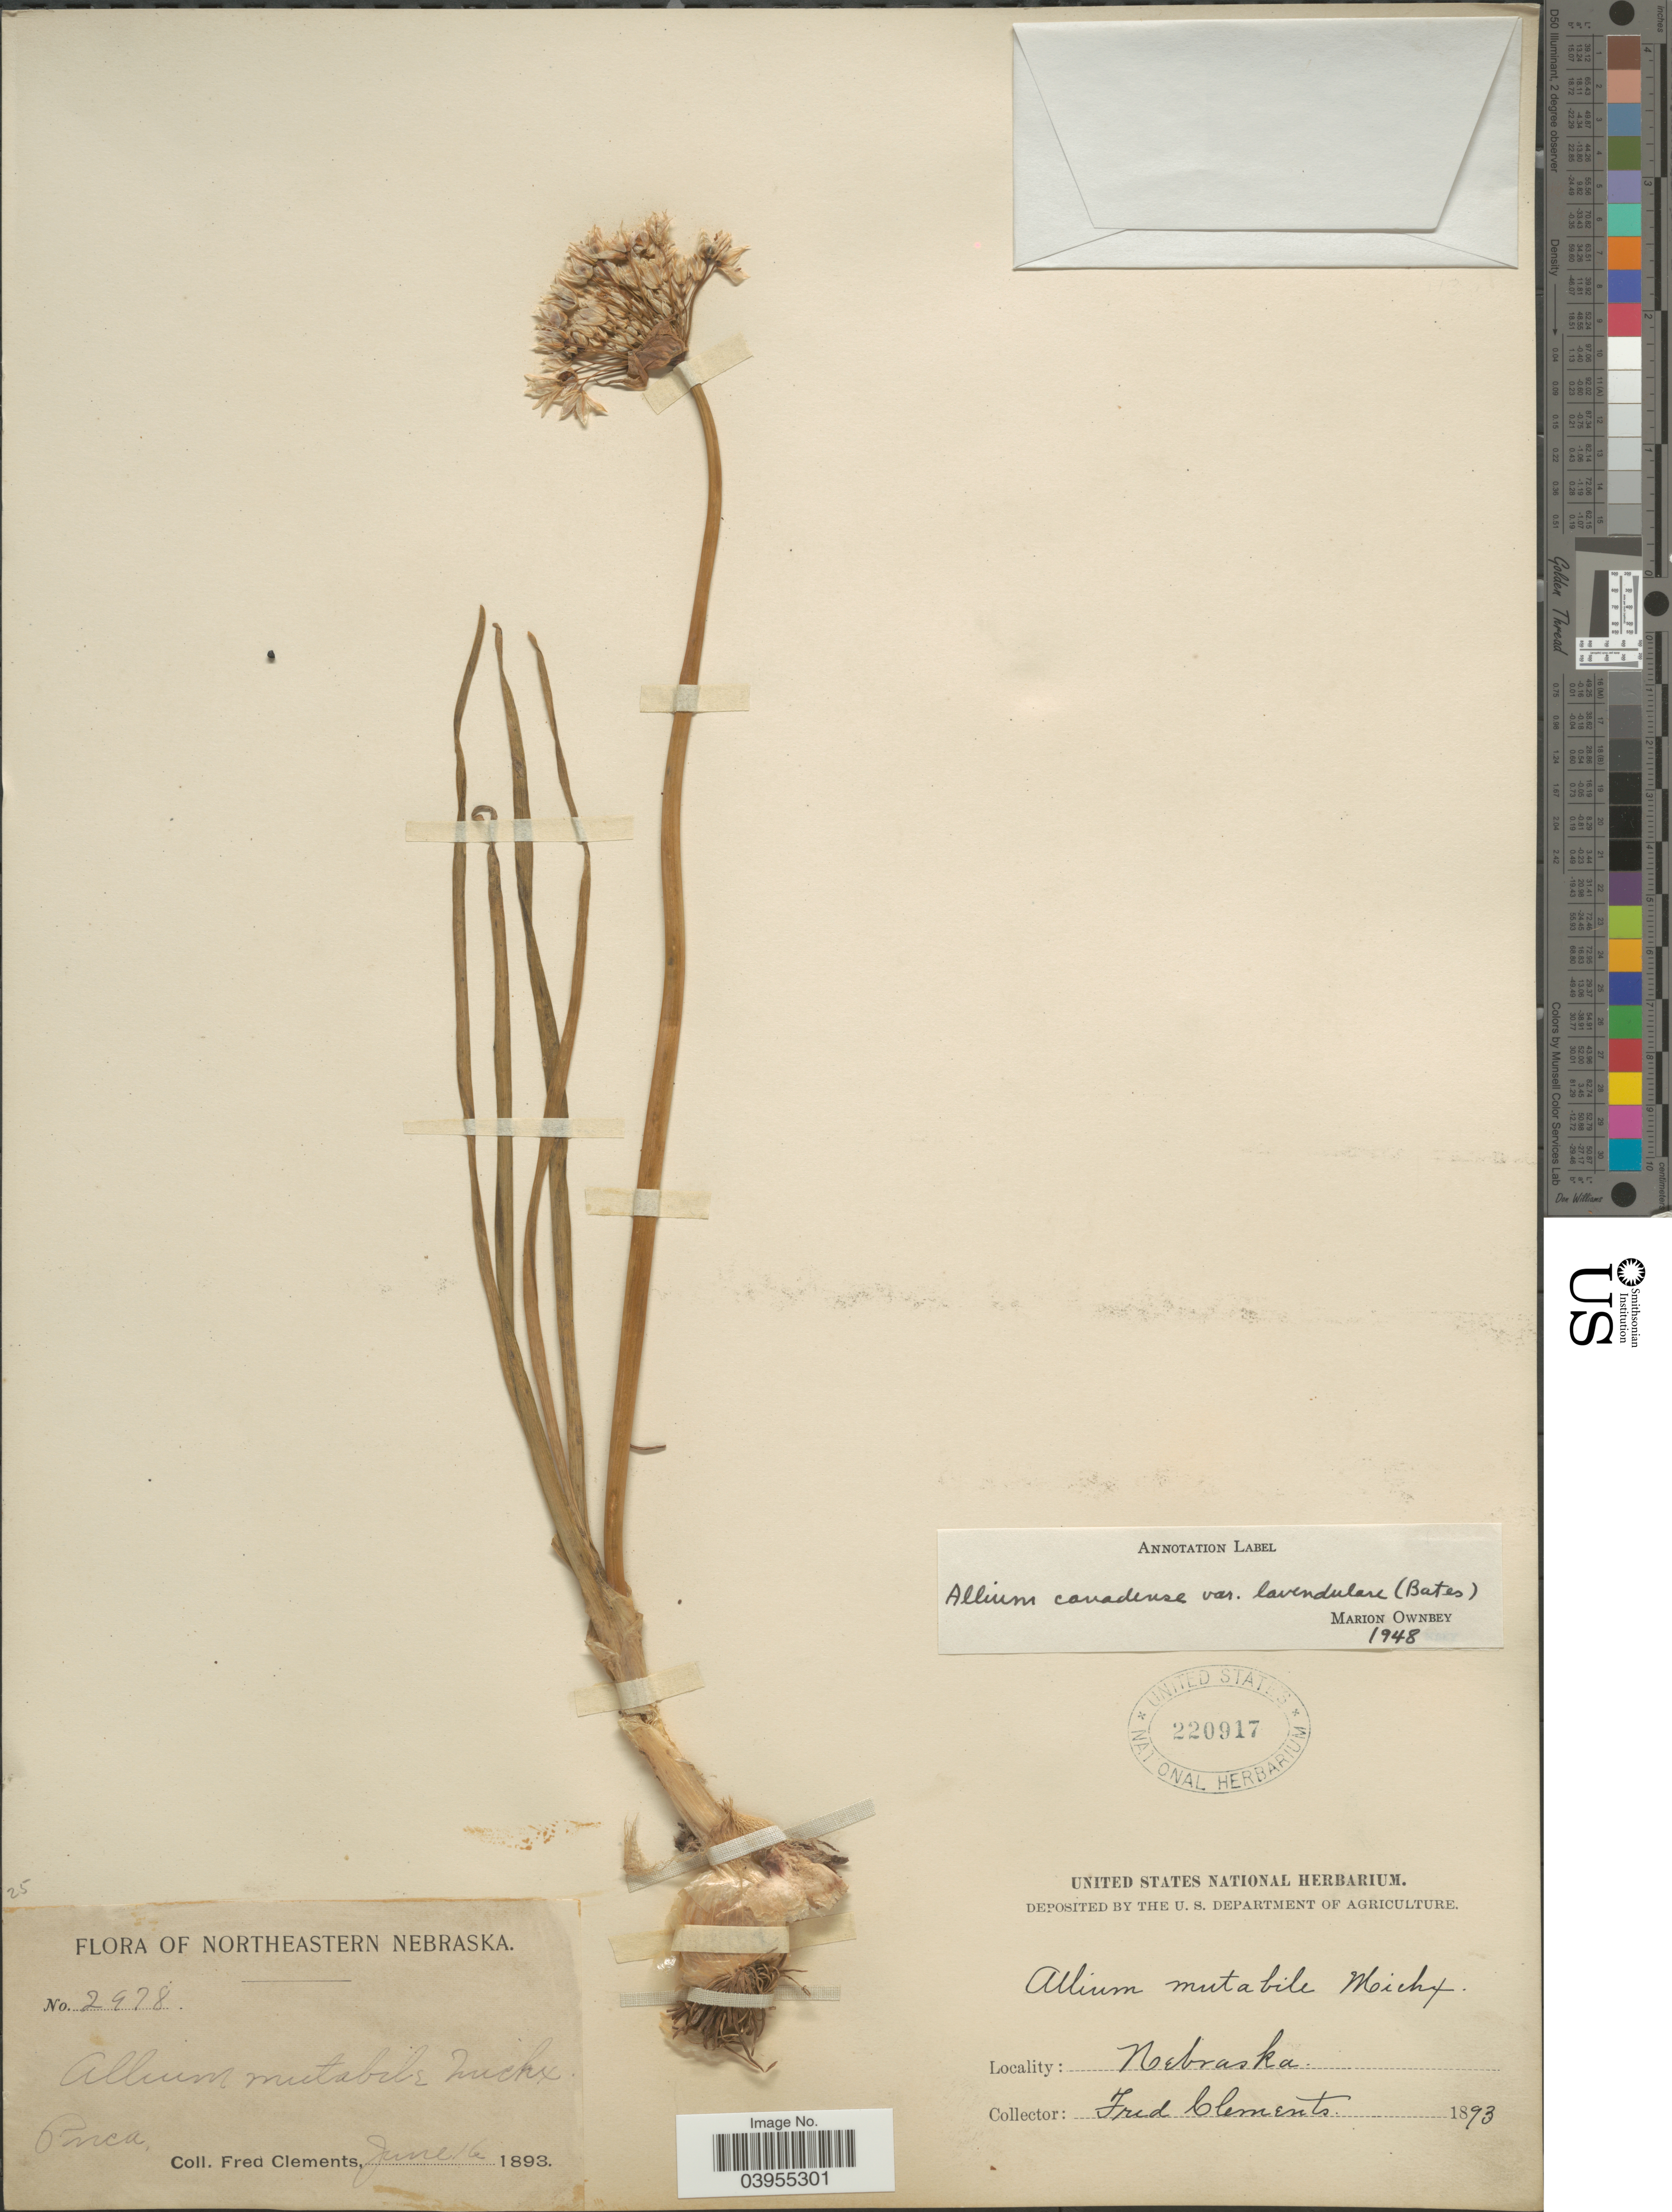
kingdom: Plantae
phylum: Tracheophyta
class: Liliopsida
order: Asparagales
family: Amaryllidaceae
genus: Allium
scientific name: Allium canadense var. lavandulare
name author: (Bates) Ownbey & Aase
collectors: F. Clements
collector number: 2978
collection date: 1893-06-16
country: United States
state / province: Nebraska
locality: Northeastern Nebraska. Finca.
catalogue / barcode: US 220917